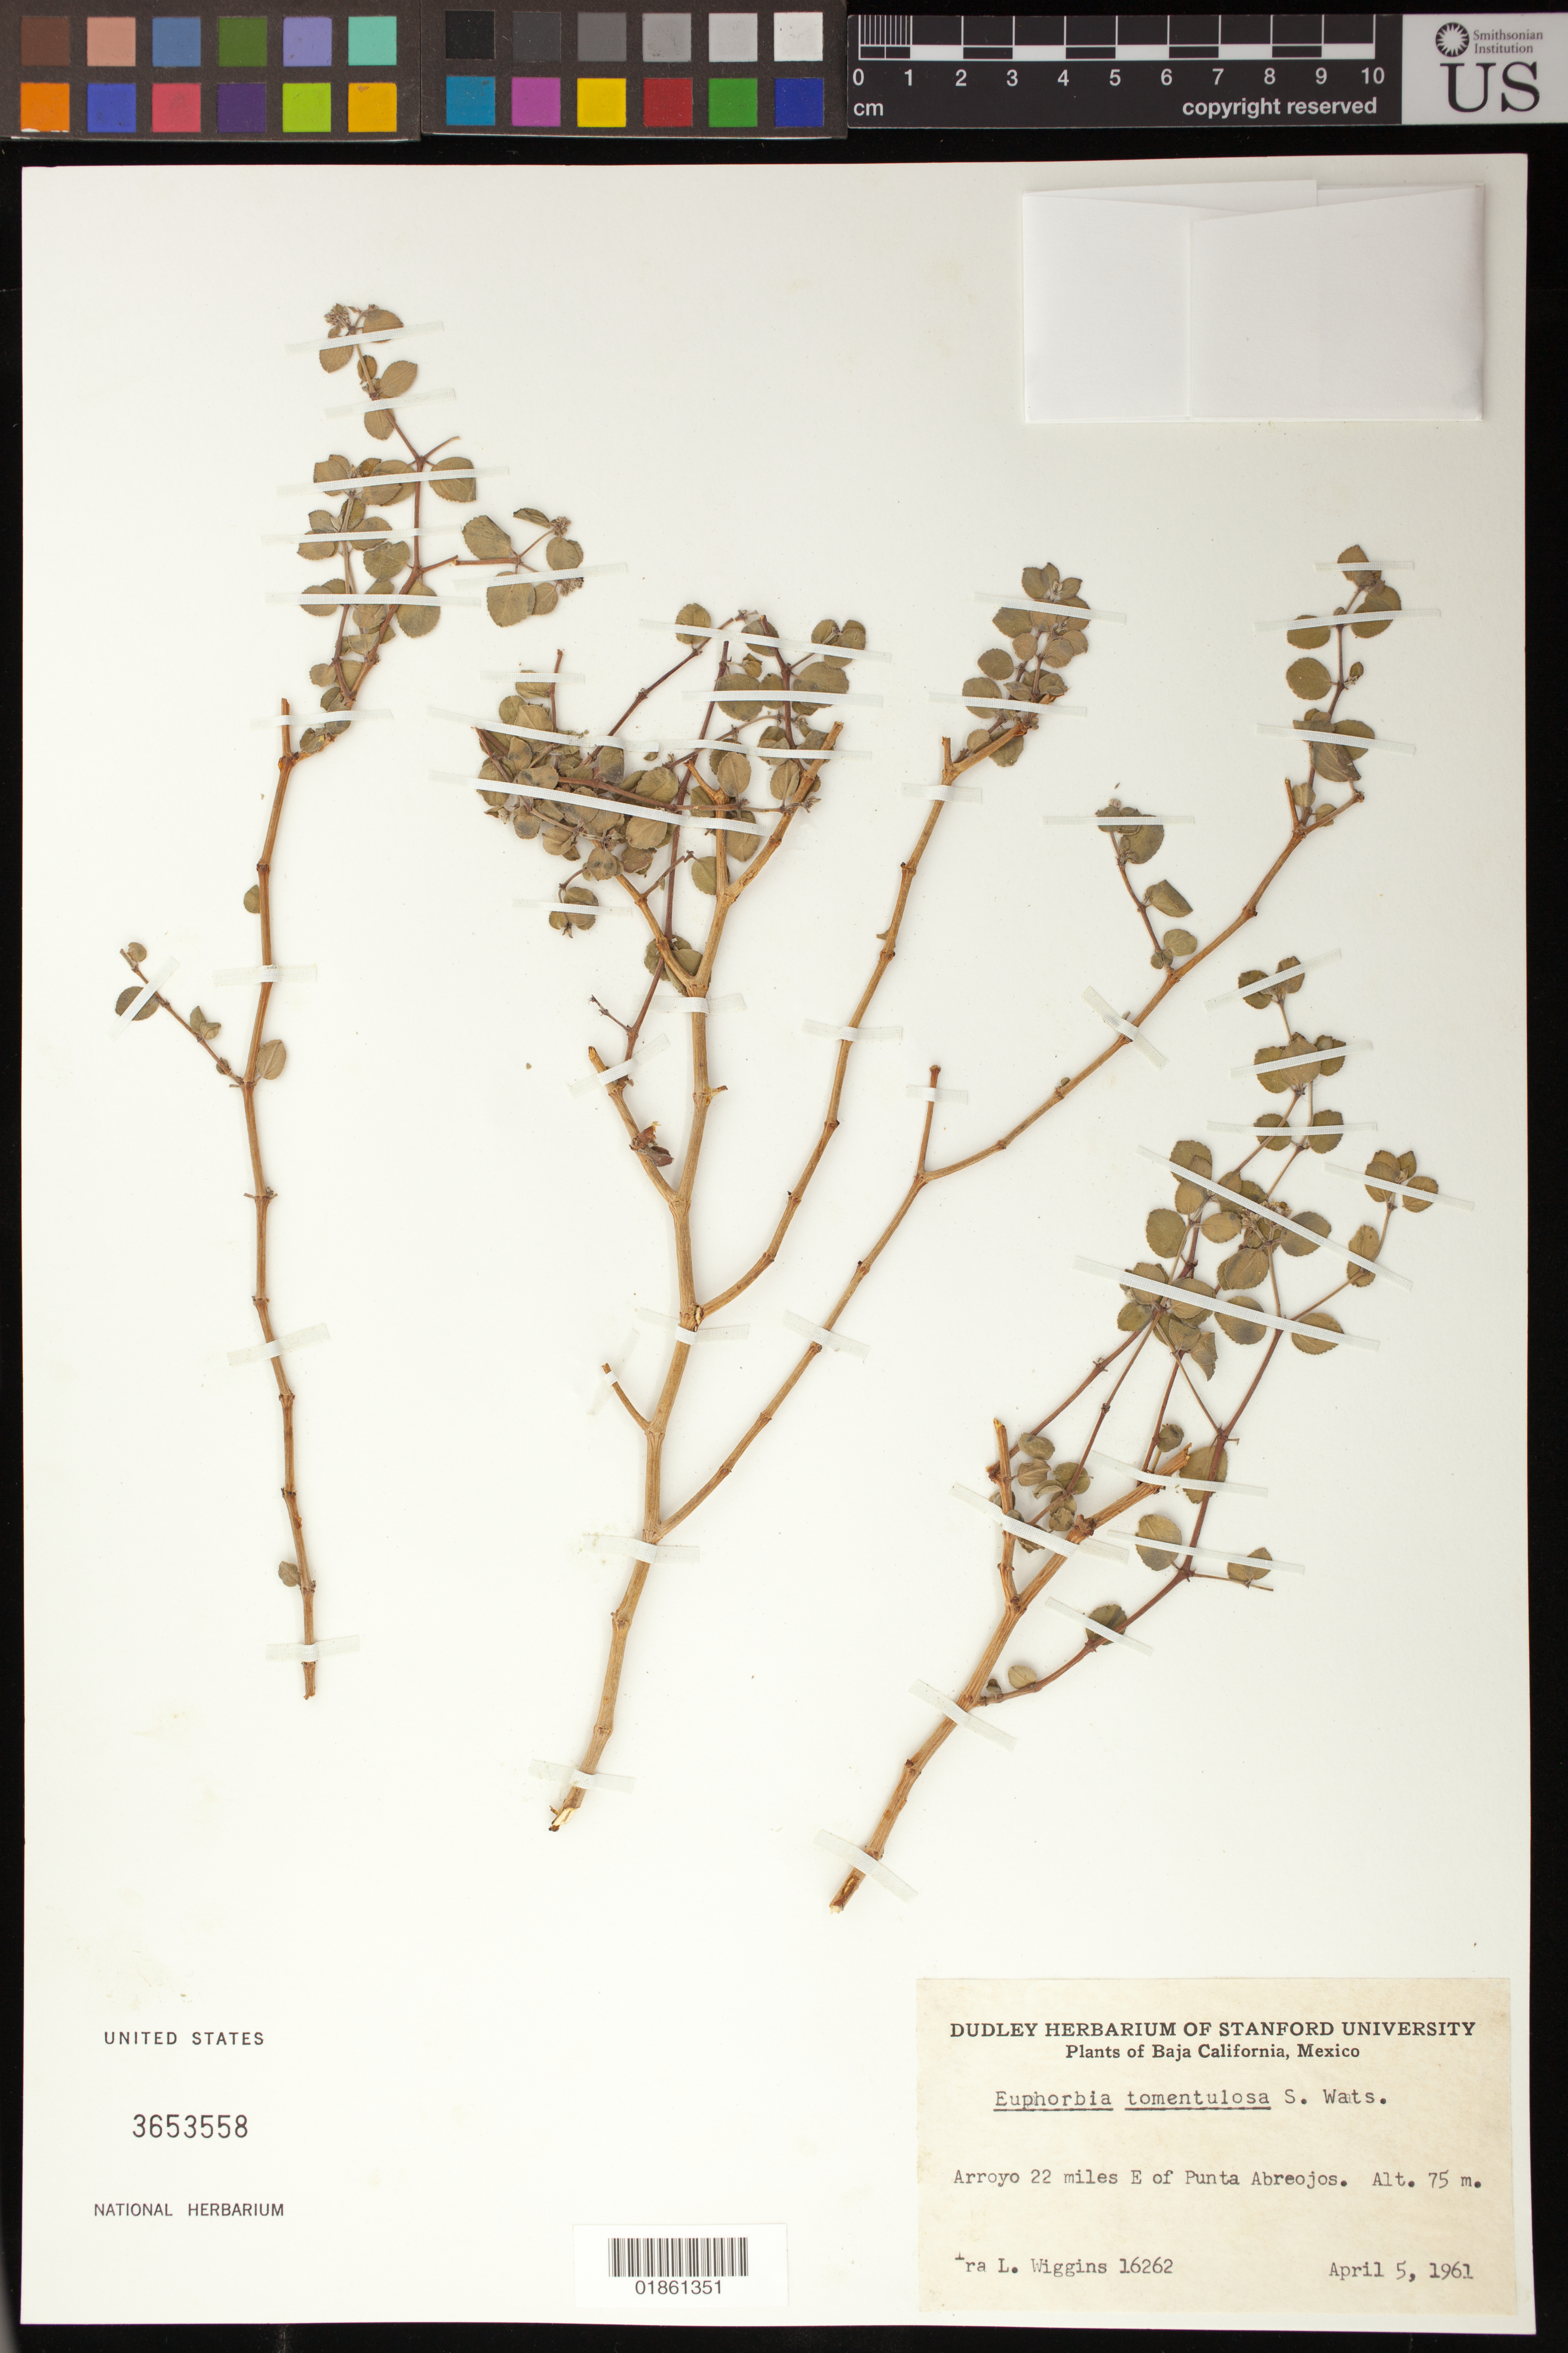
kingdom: Plantae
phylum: Tracheophyta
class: Magnoliopsida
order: Malpighiales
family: Euphorbiaceae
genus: Euphorbia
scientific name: Euphorbia tomentulosa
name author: S. Watson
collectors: I. L. Wiggins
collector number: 16262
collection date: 1961-04-05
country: Mexico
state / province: Baja California Sur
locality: Arroyo 22 miles E of Punta Abreojs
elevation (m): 75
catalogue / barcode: US 3653558